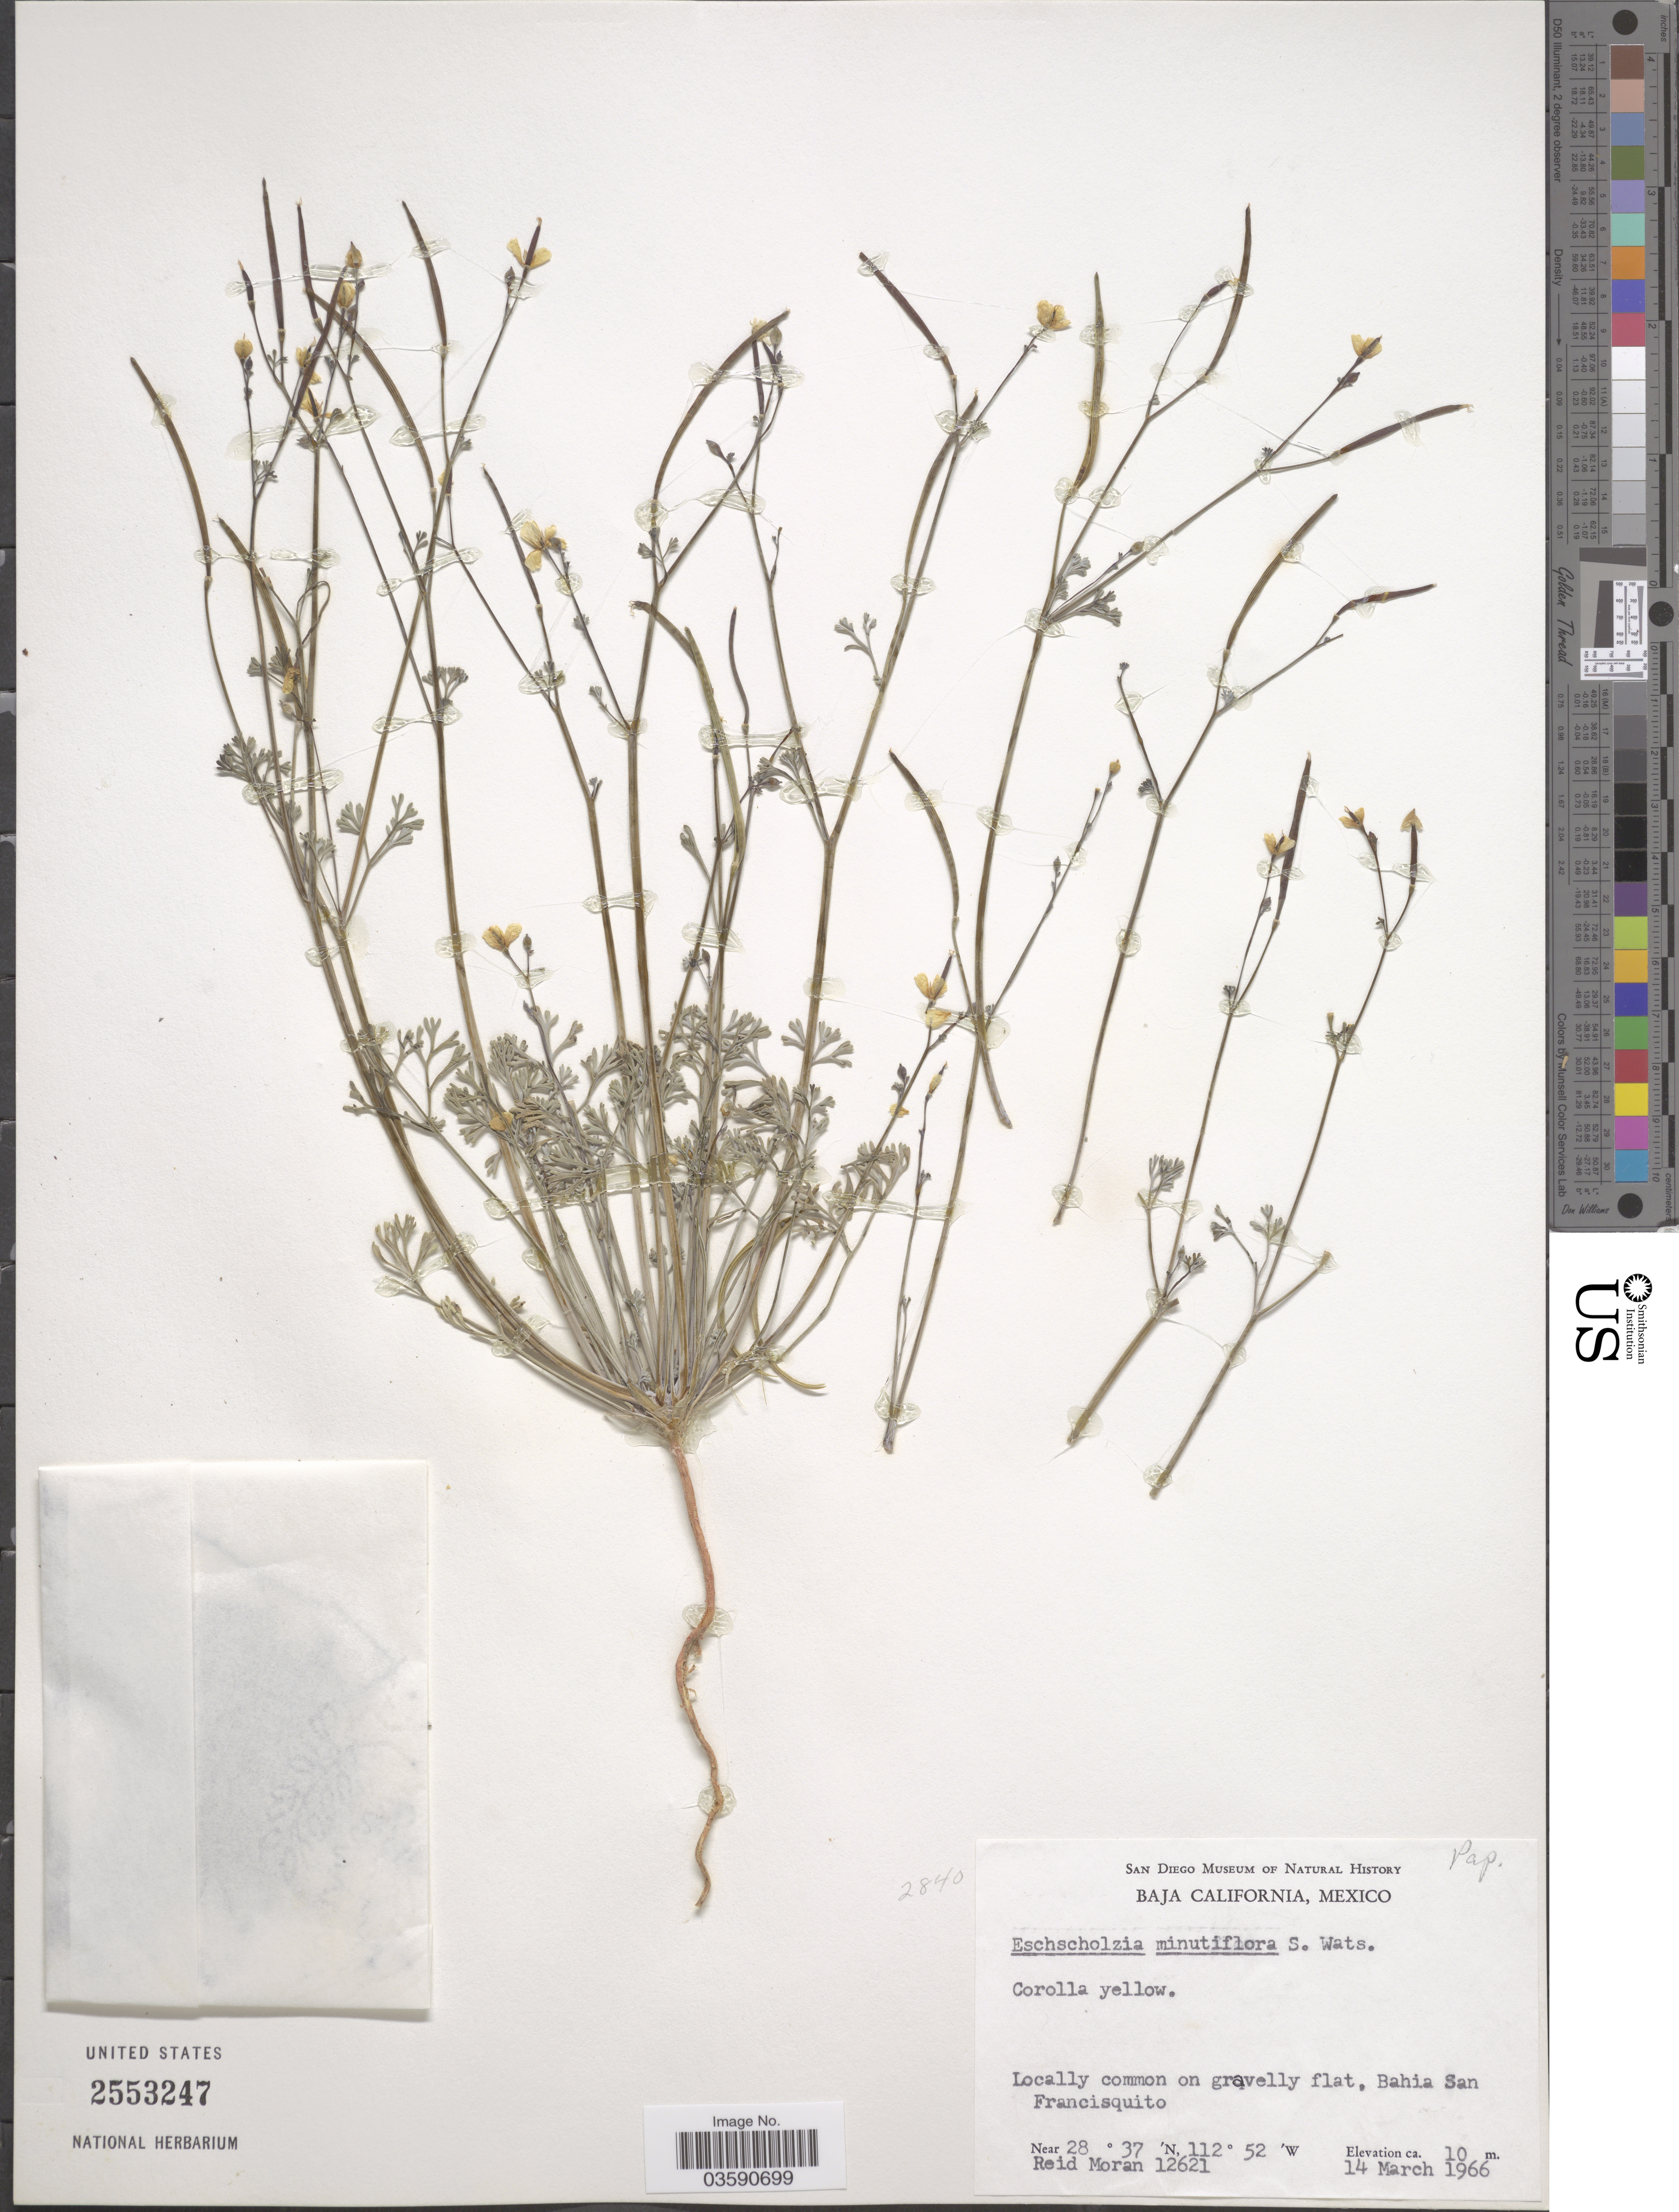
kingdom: Plantae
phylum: Tracheophyta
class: Magnoliopsida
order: Ranunculales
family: Papaveraceae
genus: Eschscholzia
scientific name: Eschscholzia minutiflora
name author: S. Watson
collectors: R. V. Moran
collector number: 12621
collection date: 1966-03-14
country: Mexico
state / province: Baja California Norte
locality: Locally common on gravelly flat, Bahia San Francisquito.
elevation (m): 10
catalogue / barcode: US 2553247